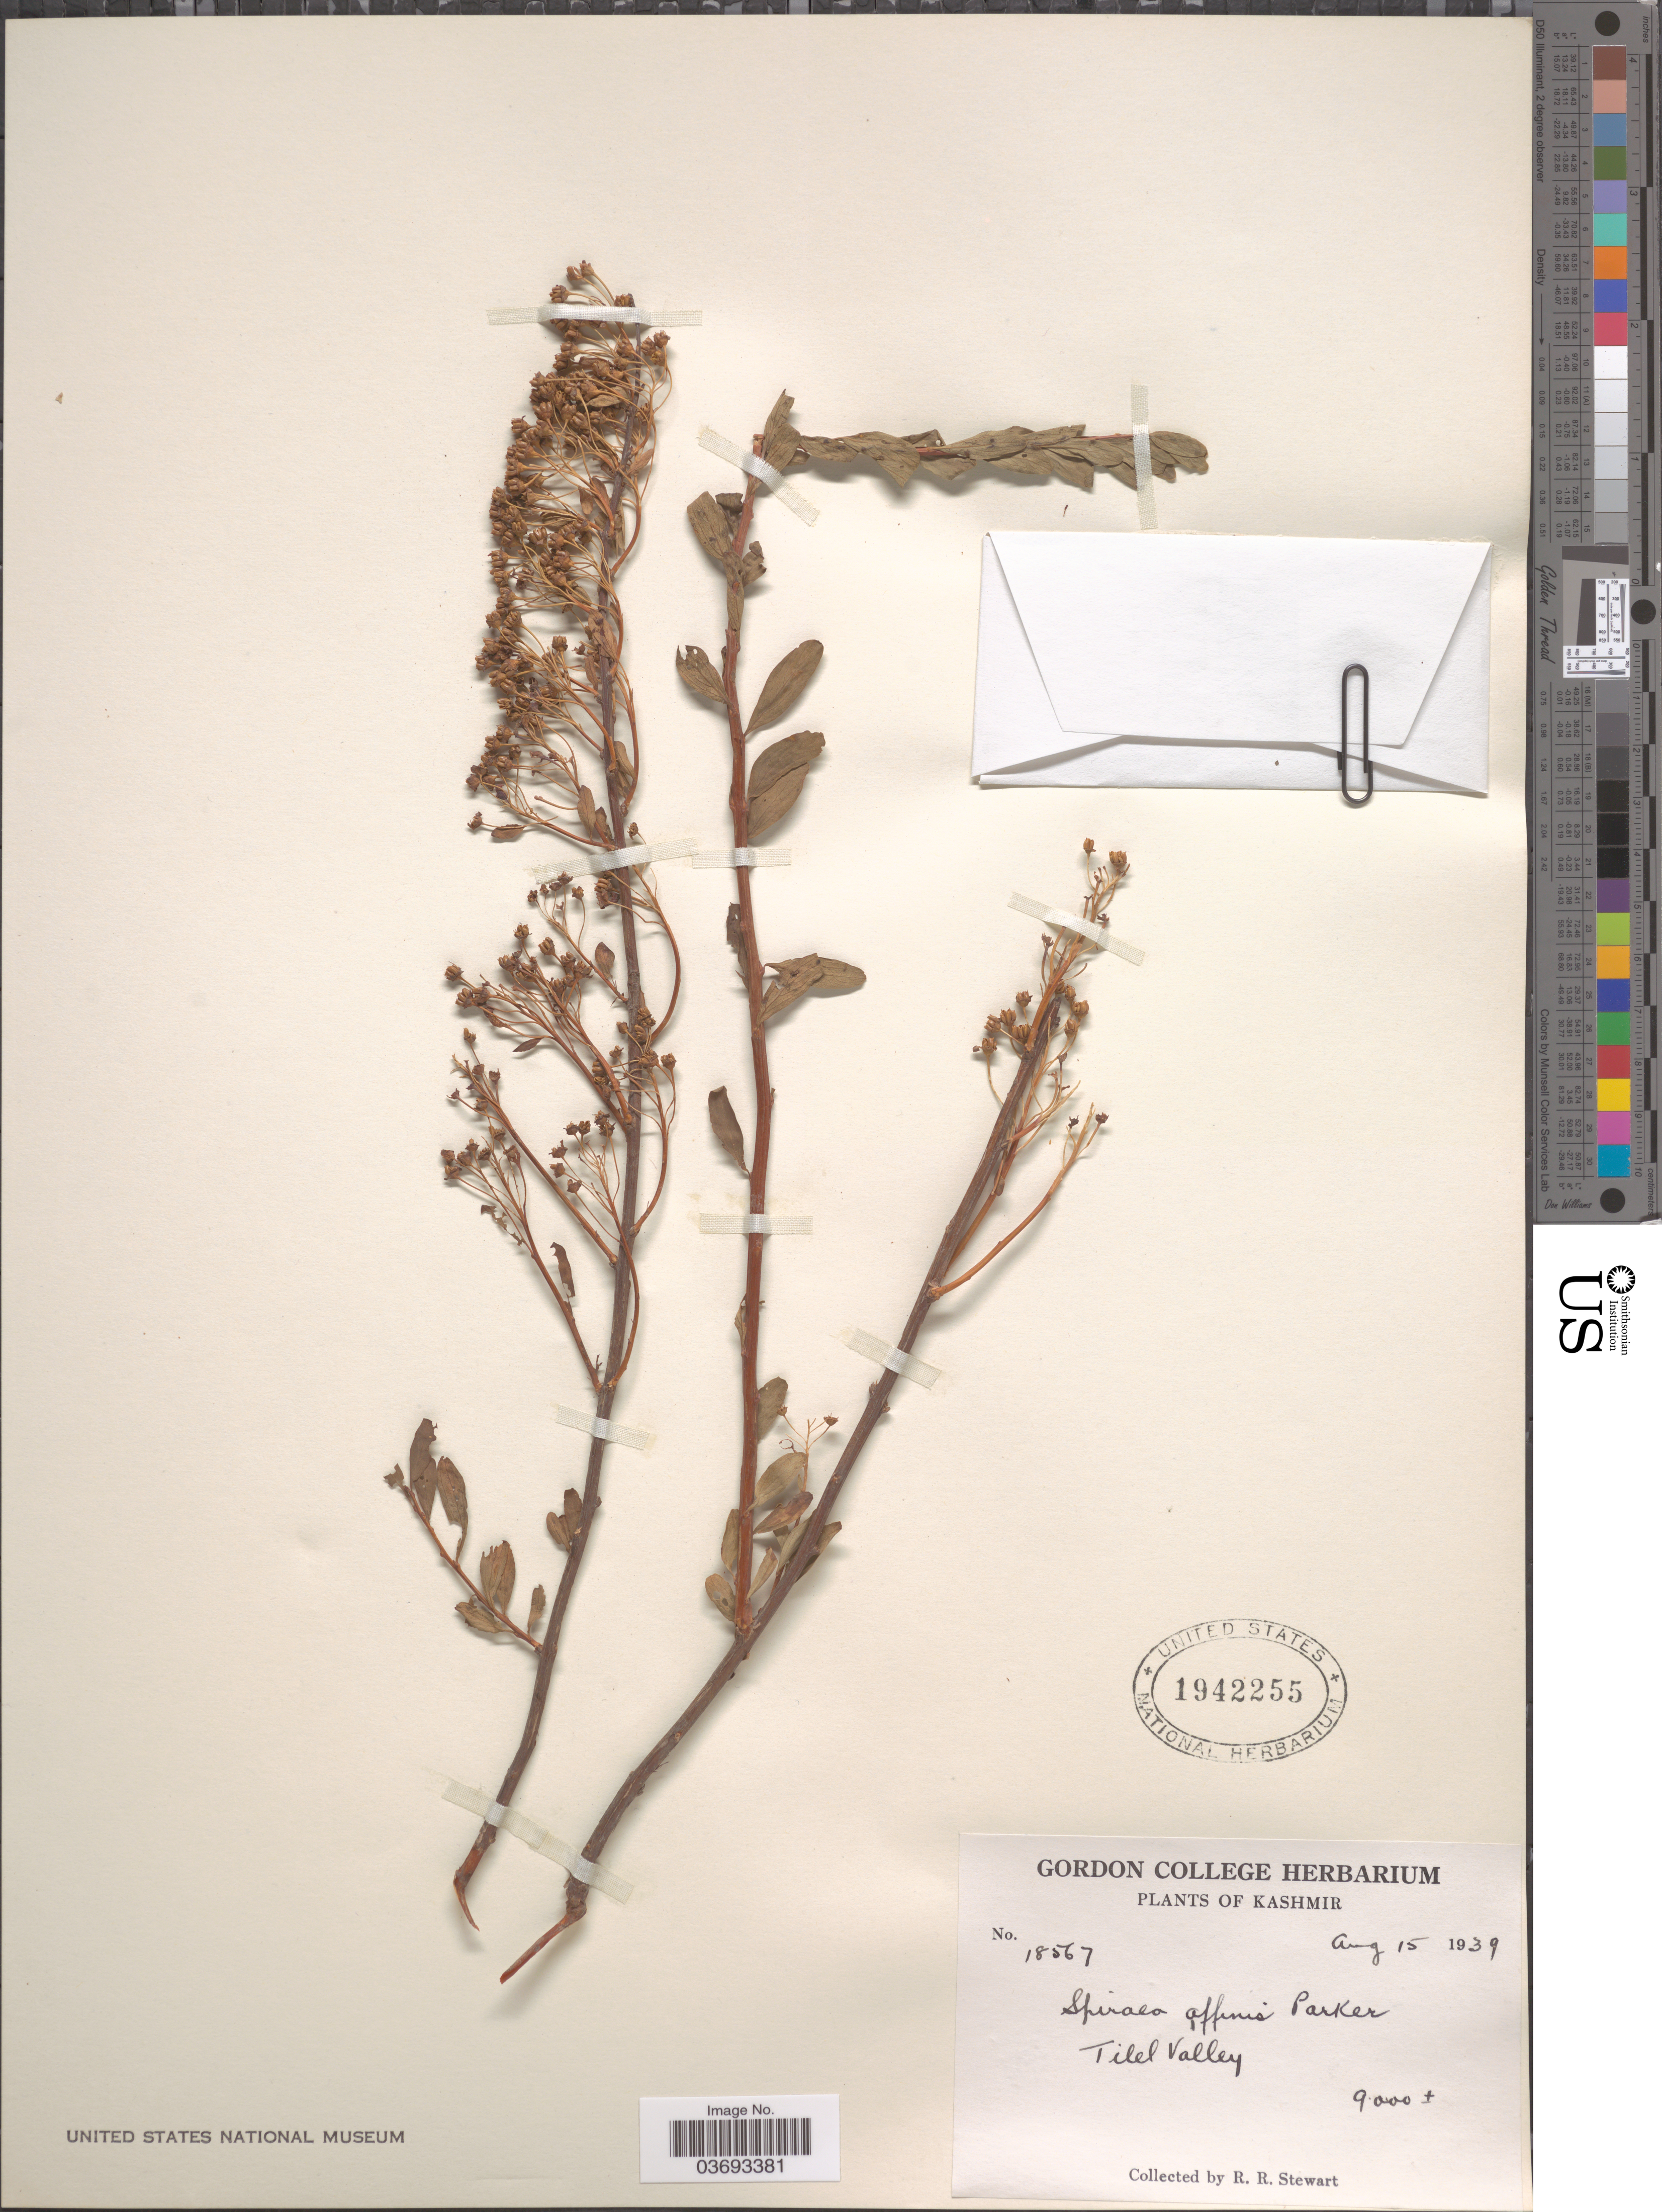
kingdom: Plantae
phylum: Tracheophyta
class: Magnoliopsida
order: Rosales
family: Rosaceae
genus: Spiraea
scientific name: Spiraea affinis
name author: R. Parker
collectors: R. Stewart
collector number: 18567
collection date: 1939-08-15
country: India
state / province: Jammu and Kashmir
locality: Kashmir. Tilel Valley.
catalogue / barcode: US 1942255